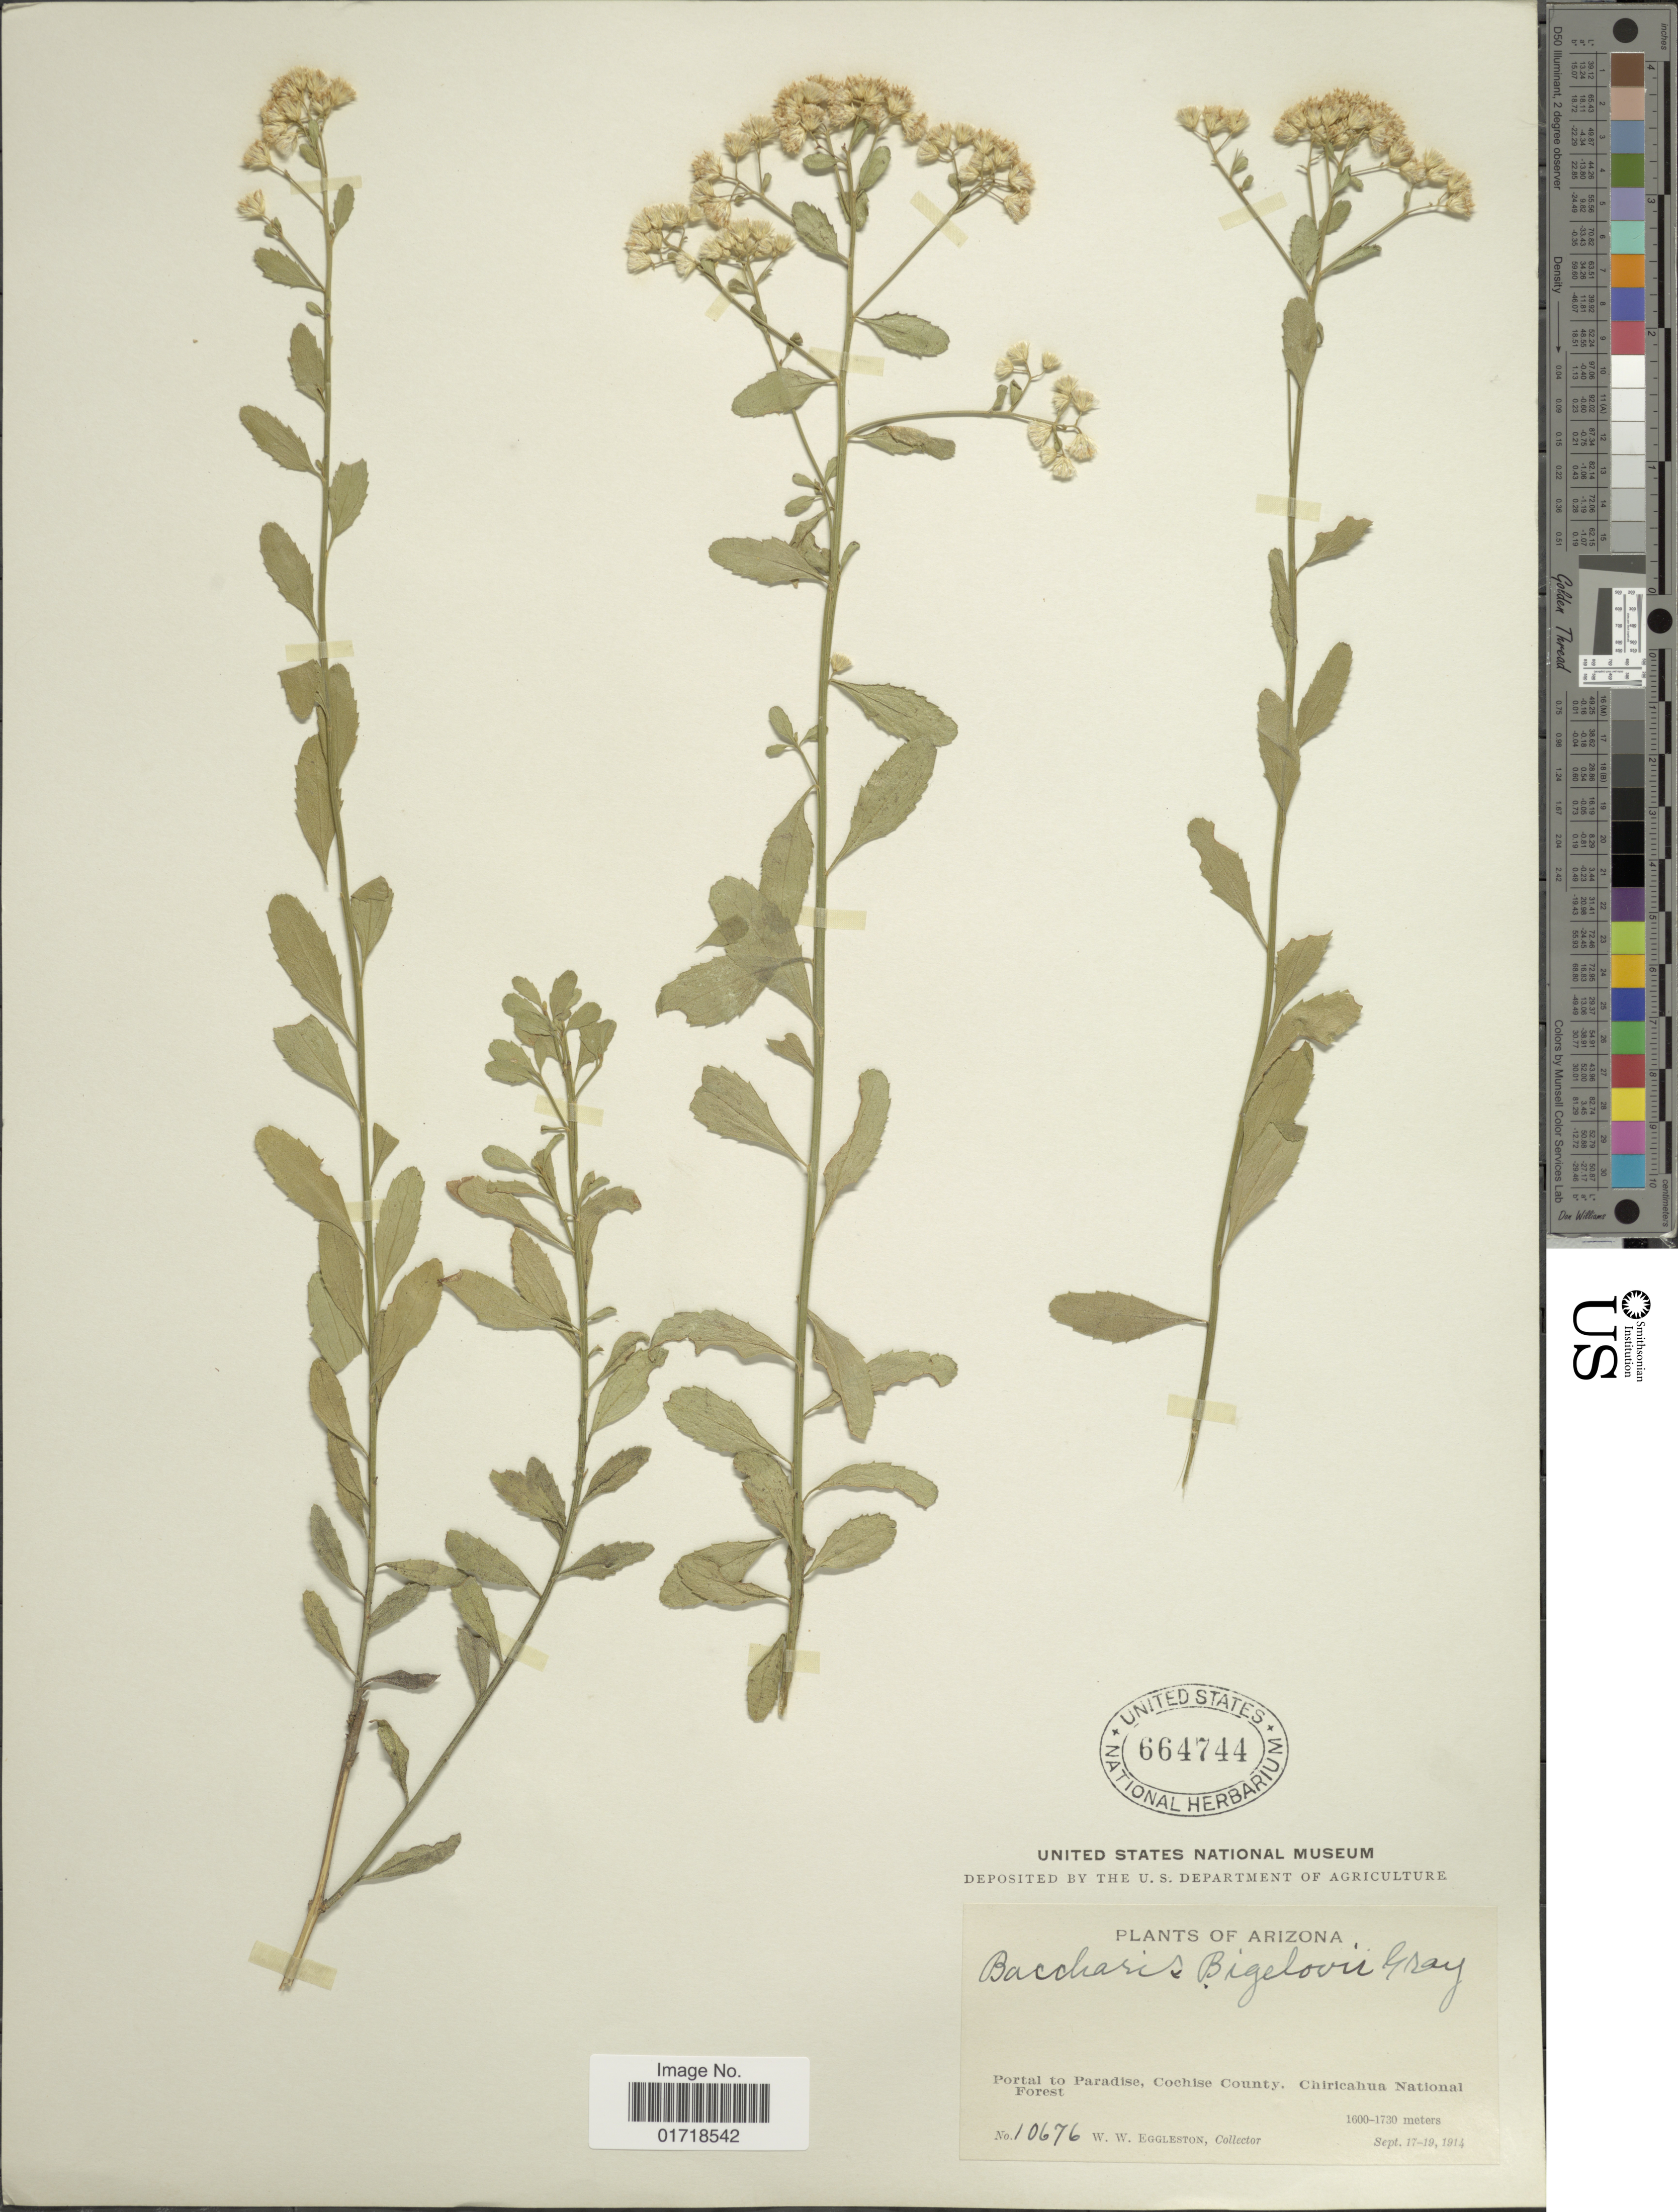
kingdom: Plantae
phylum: Tracheophyta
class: Magnoliopsida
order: Asterales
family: Asteraceae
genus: Baccharis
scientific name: Baccharis bigelovii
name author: A. Gray in Torr.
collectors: W. W. Eggleston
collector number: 10676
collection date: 1914-09-17/1914-09-19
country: United States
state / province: Arizona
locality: Portal to Paradise, Cochise County, Chiricahua National Forest.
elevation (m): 1600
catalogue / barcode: US 664744